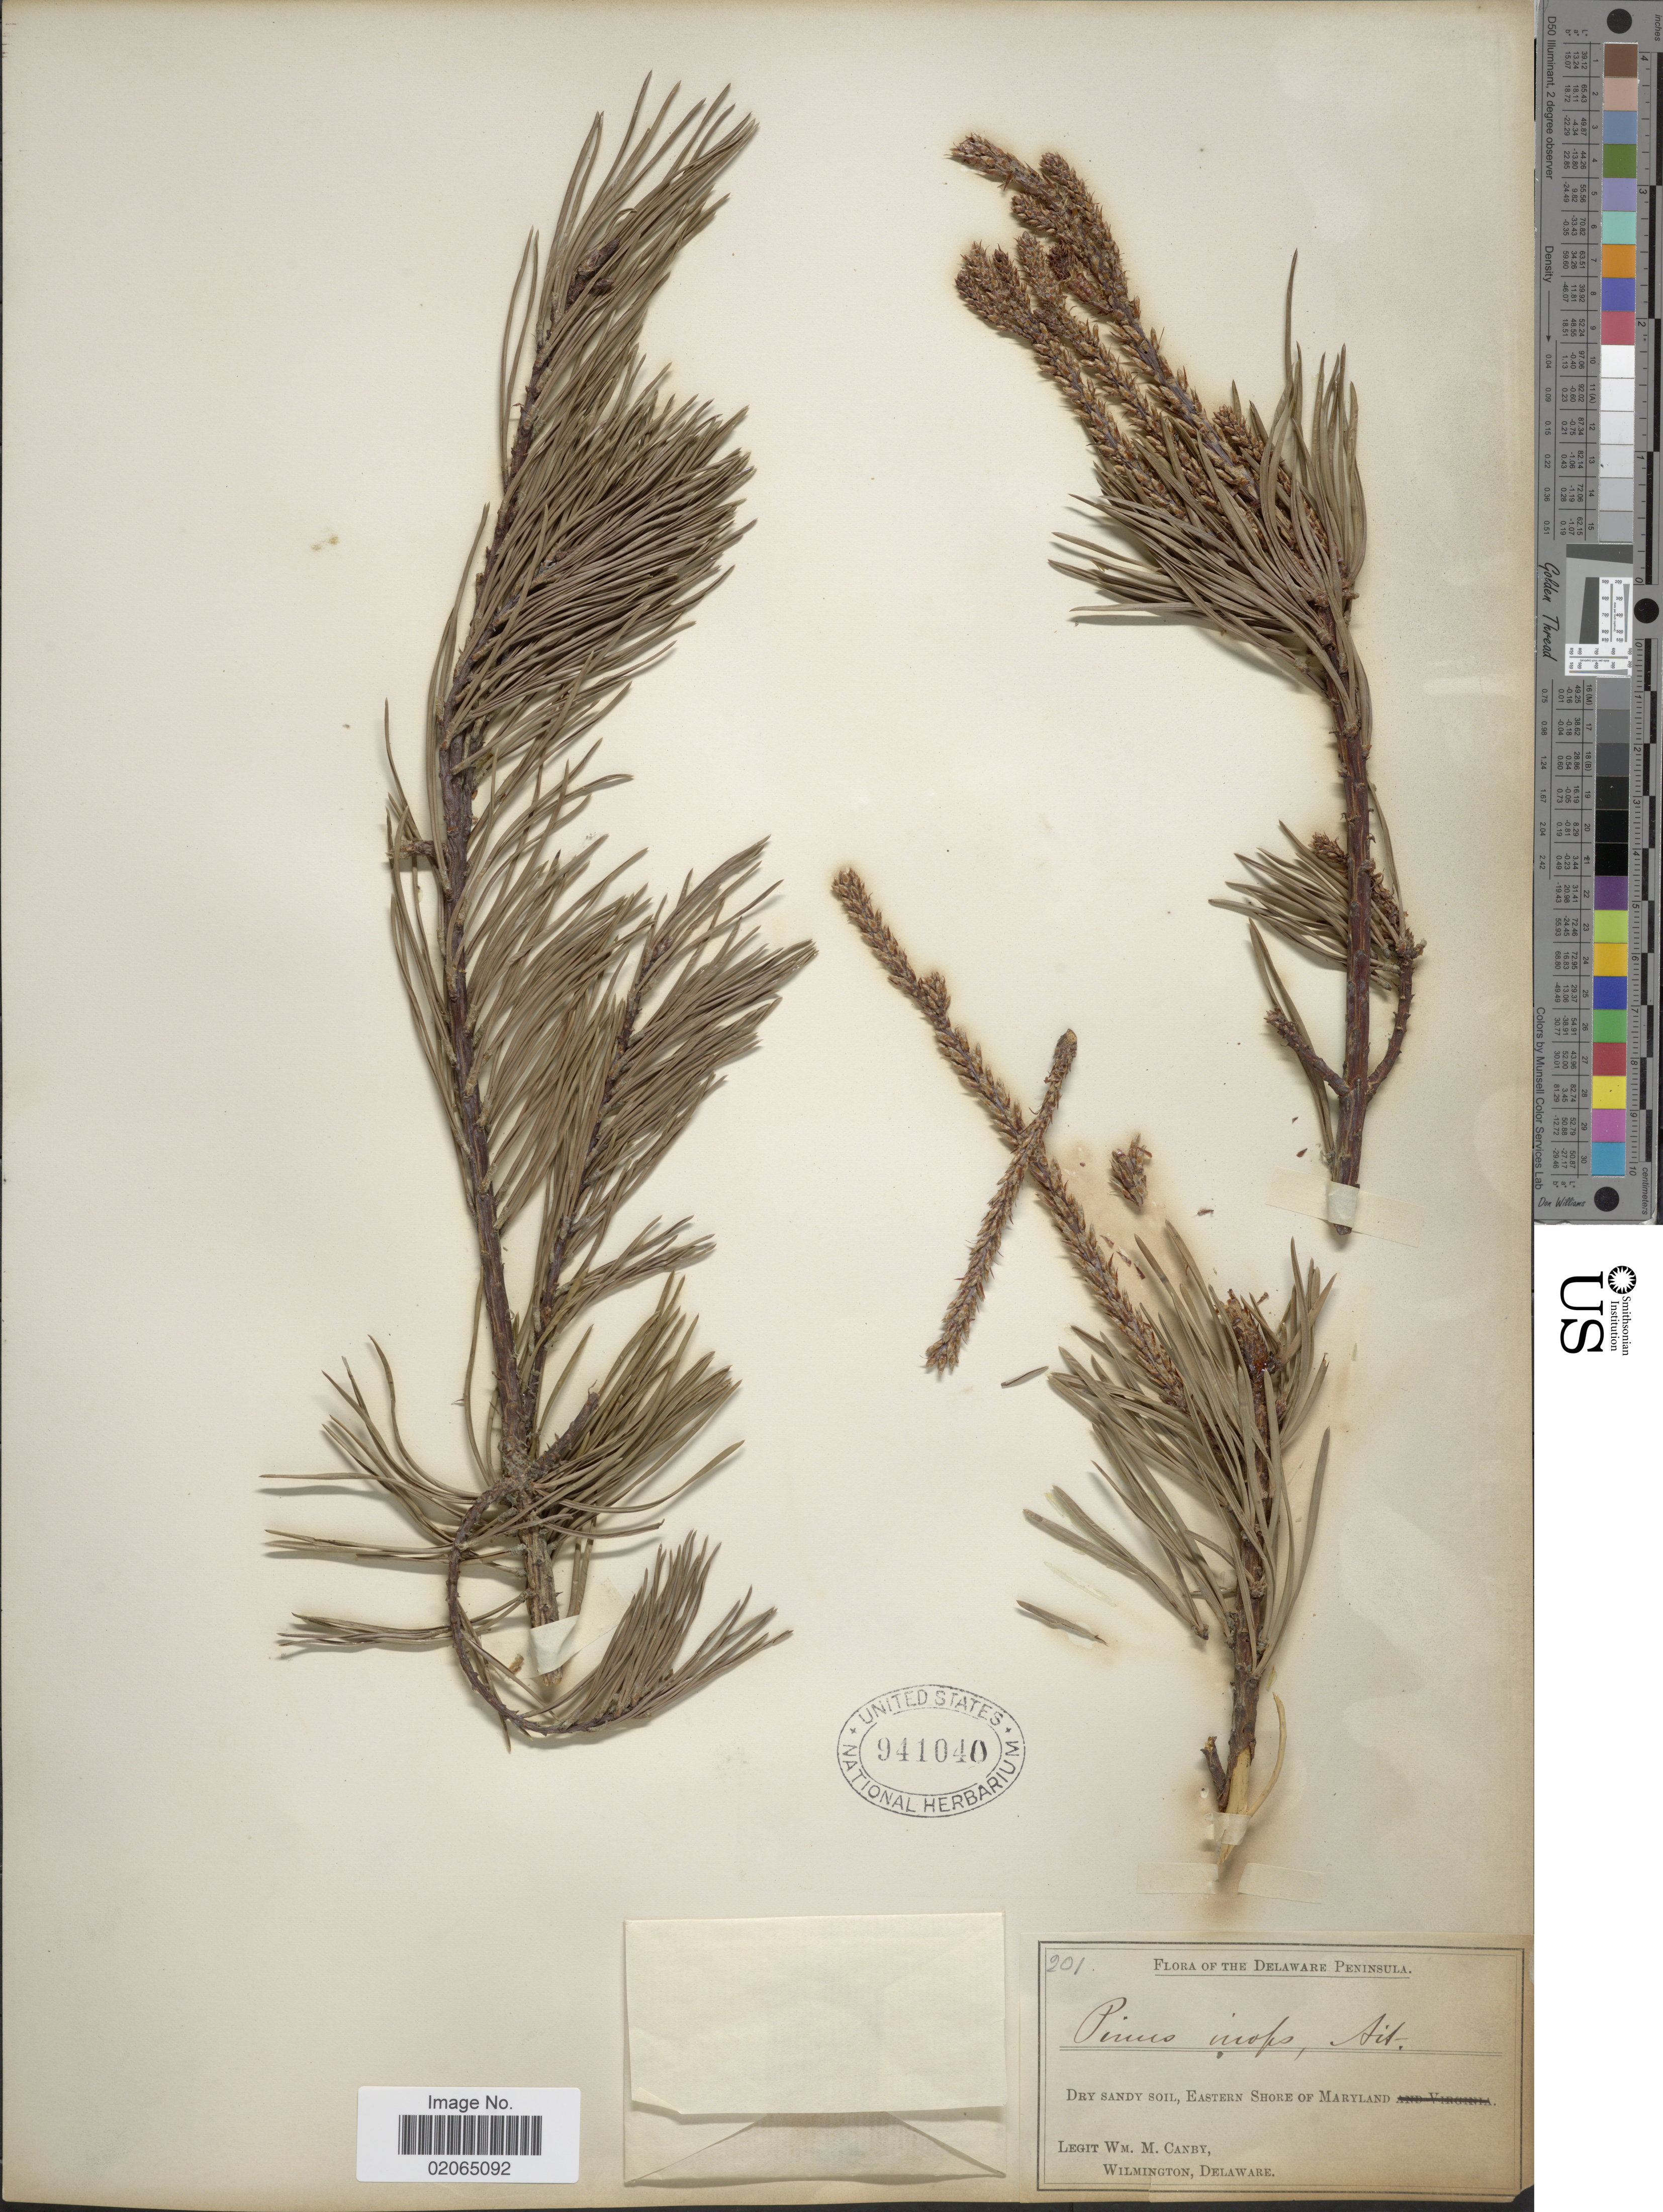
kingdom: Plantae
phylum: Tracheophyta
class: Pinopsida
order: Pinales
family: Pinaceae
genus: Pinus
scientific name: Pinus virginiana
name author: Mill.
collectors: W. M. Canby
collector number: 201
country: United States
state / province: Maryland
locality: Eastern Shore of Maryland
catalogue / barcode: US 941040